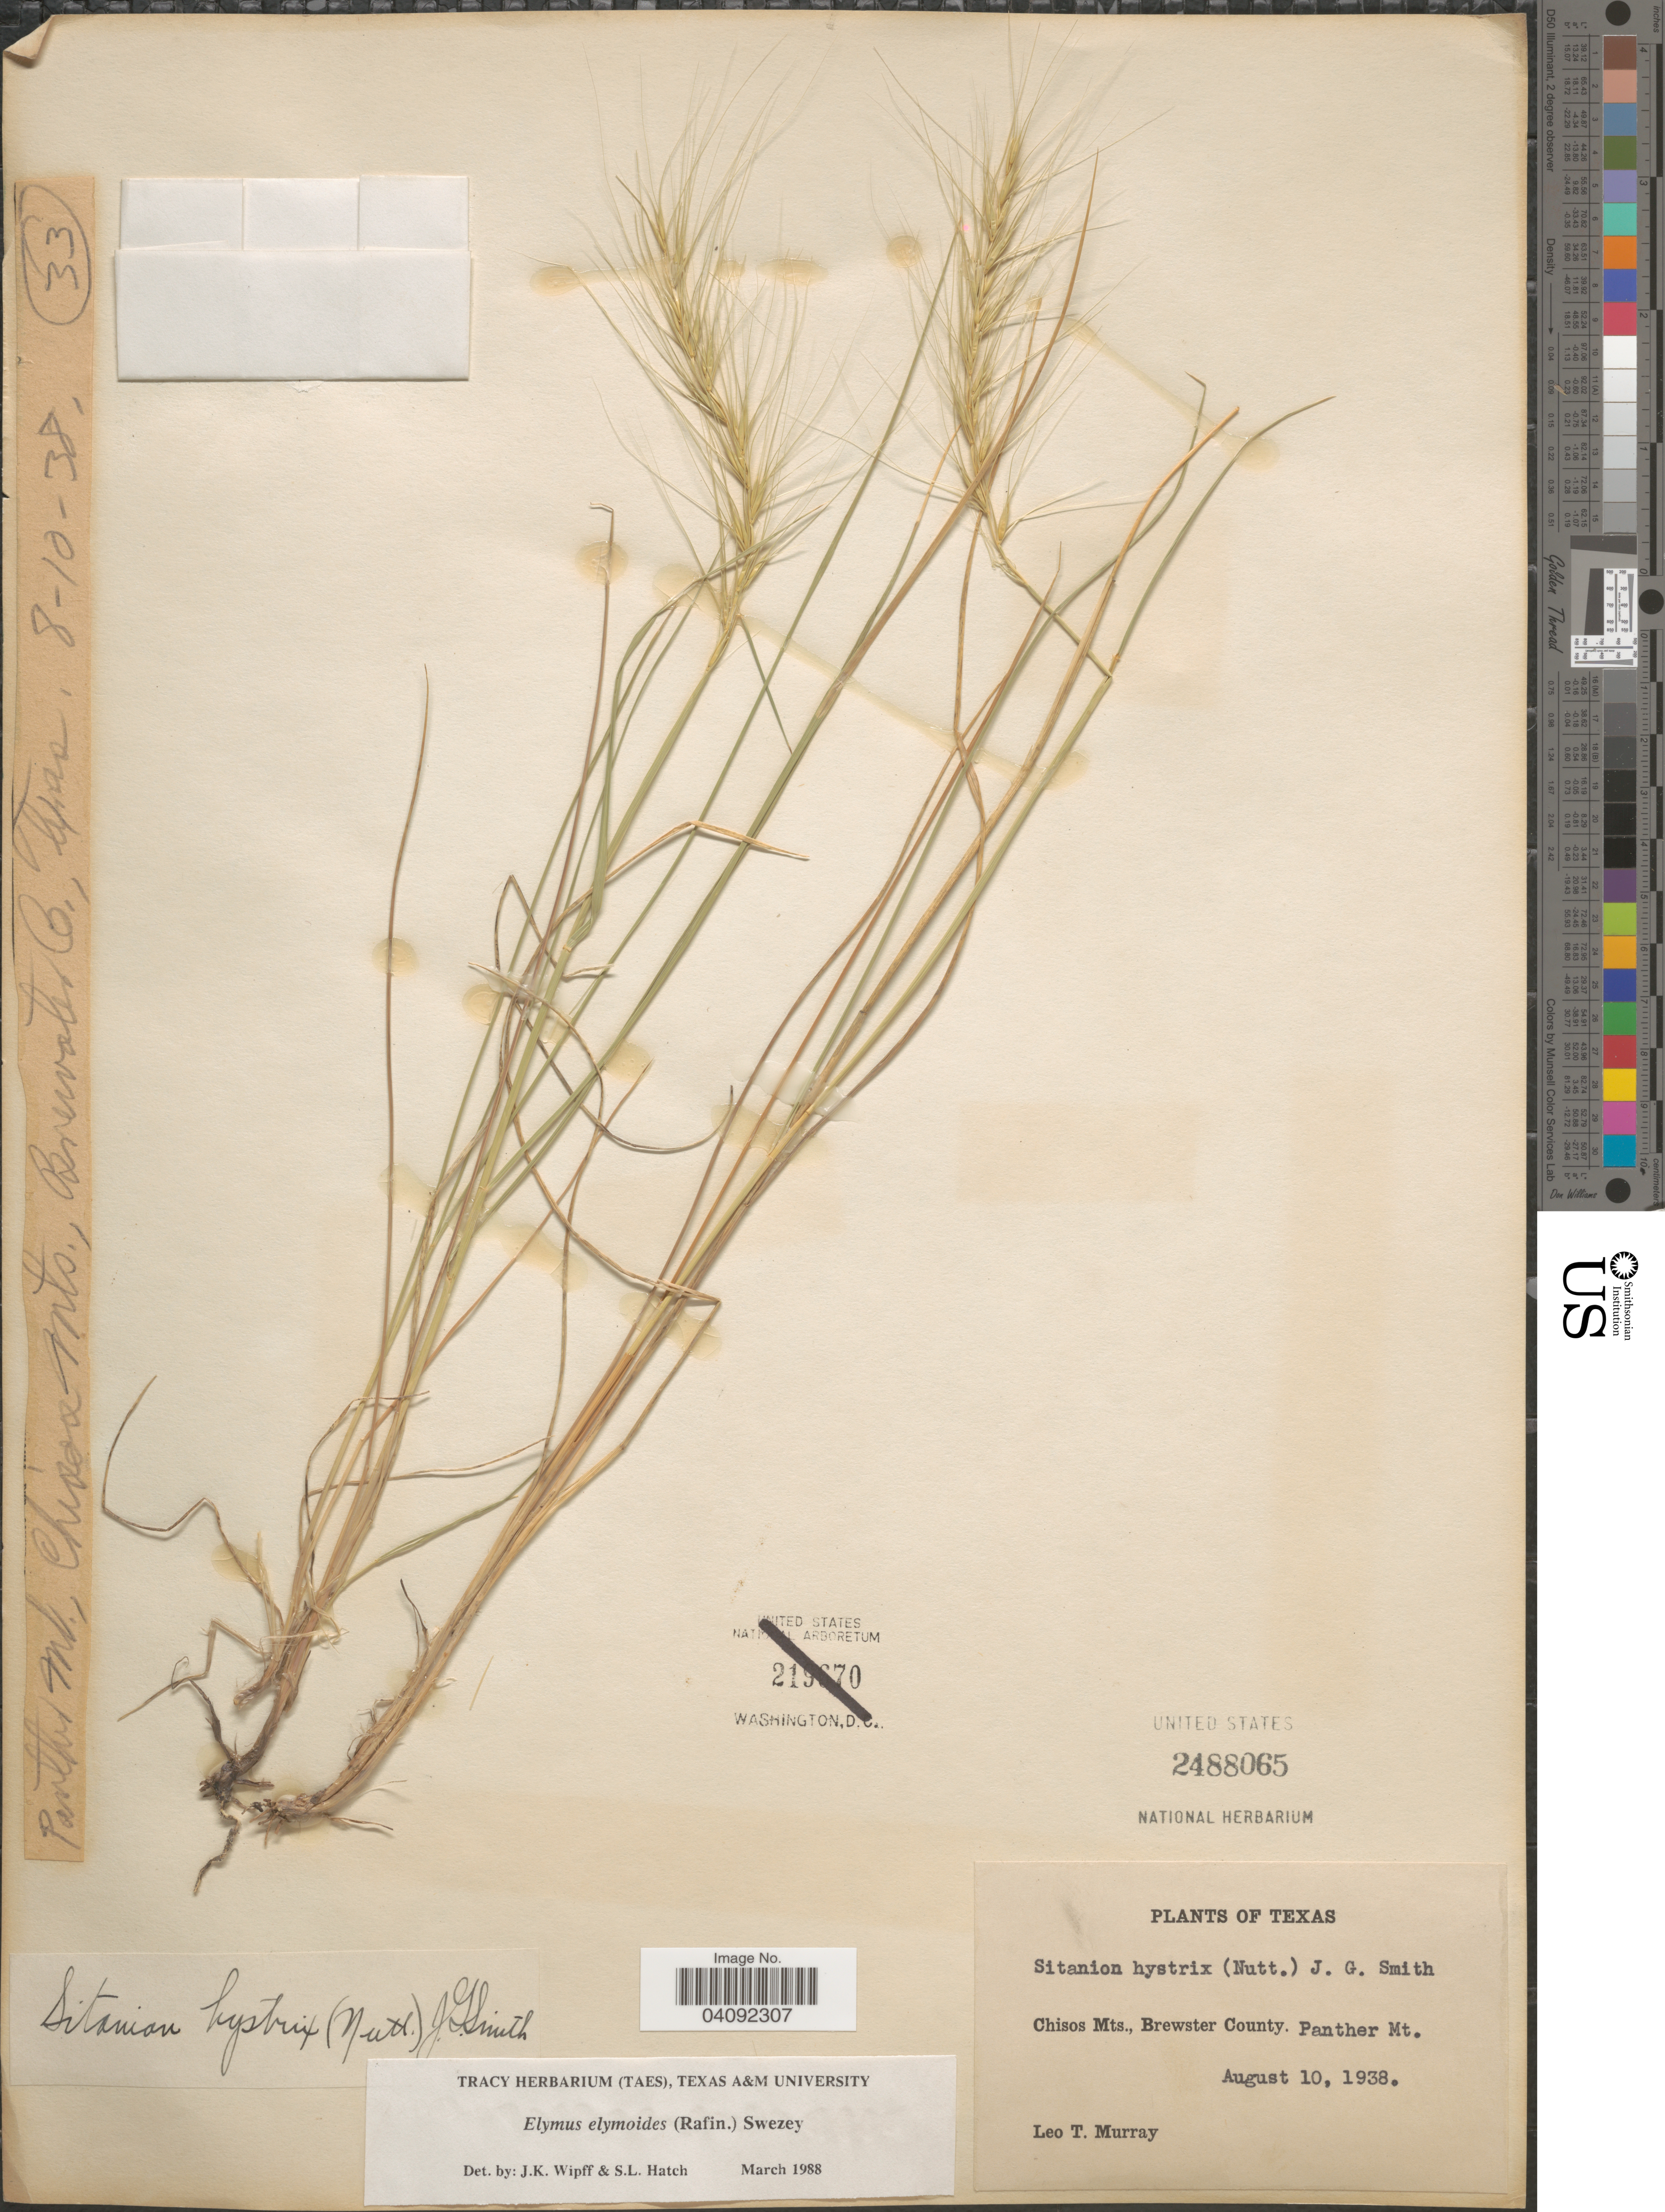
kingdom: Plantae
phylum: Tracheophyta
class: Liliopsida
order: Poales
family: Poaceae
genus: Elymus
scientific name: Elymus elymoides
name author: (Raf.) Swezey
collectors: L. T. Murray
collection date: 1938-08-10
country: United States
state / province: Texas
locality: Chisos Mts., Brewster County. Panther Mt.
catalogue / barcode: US 2488065